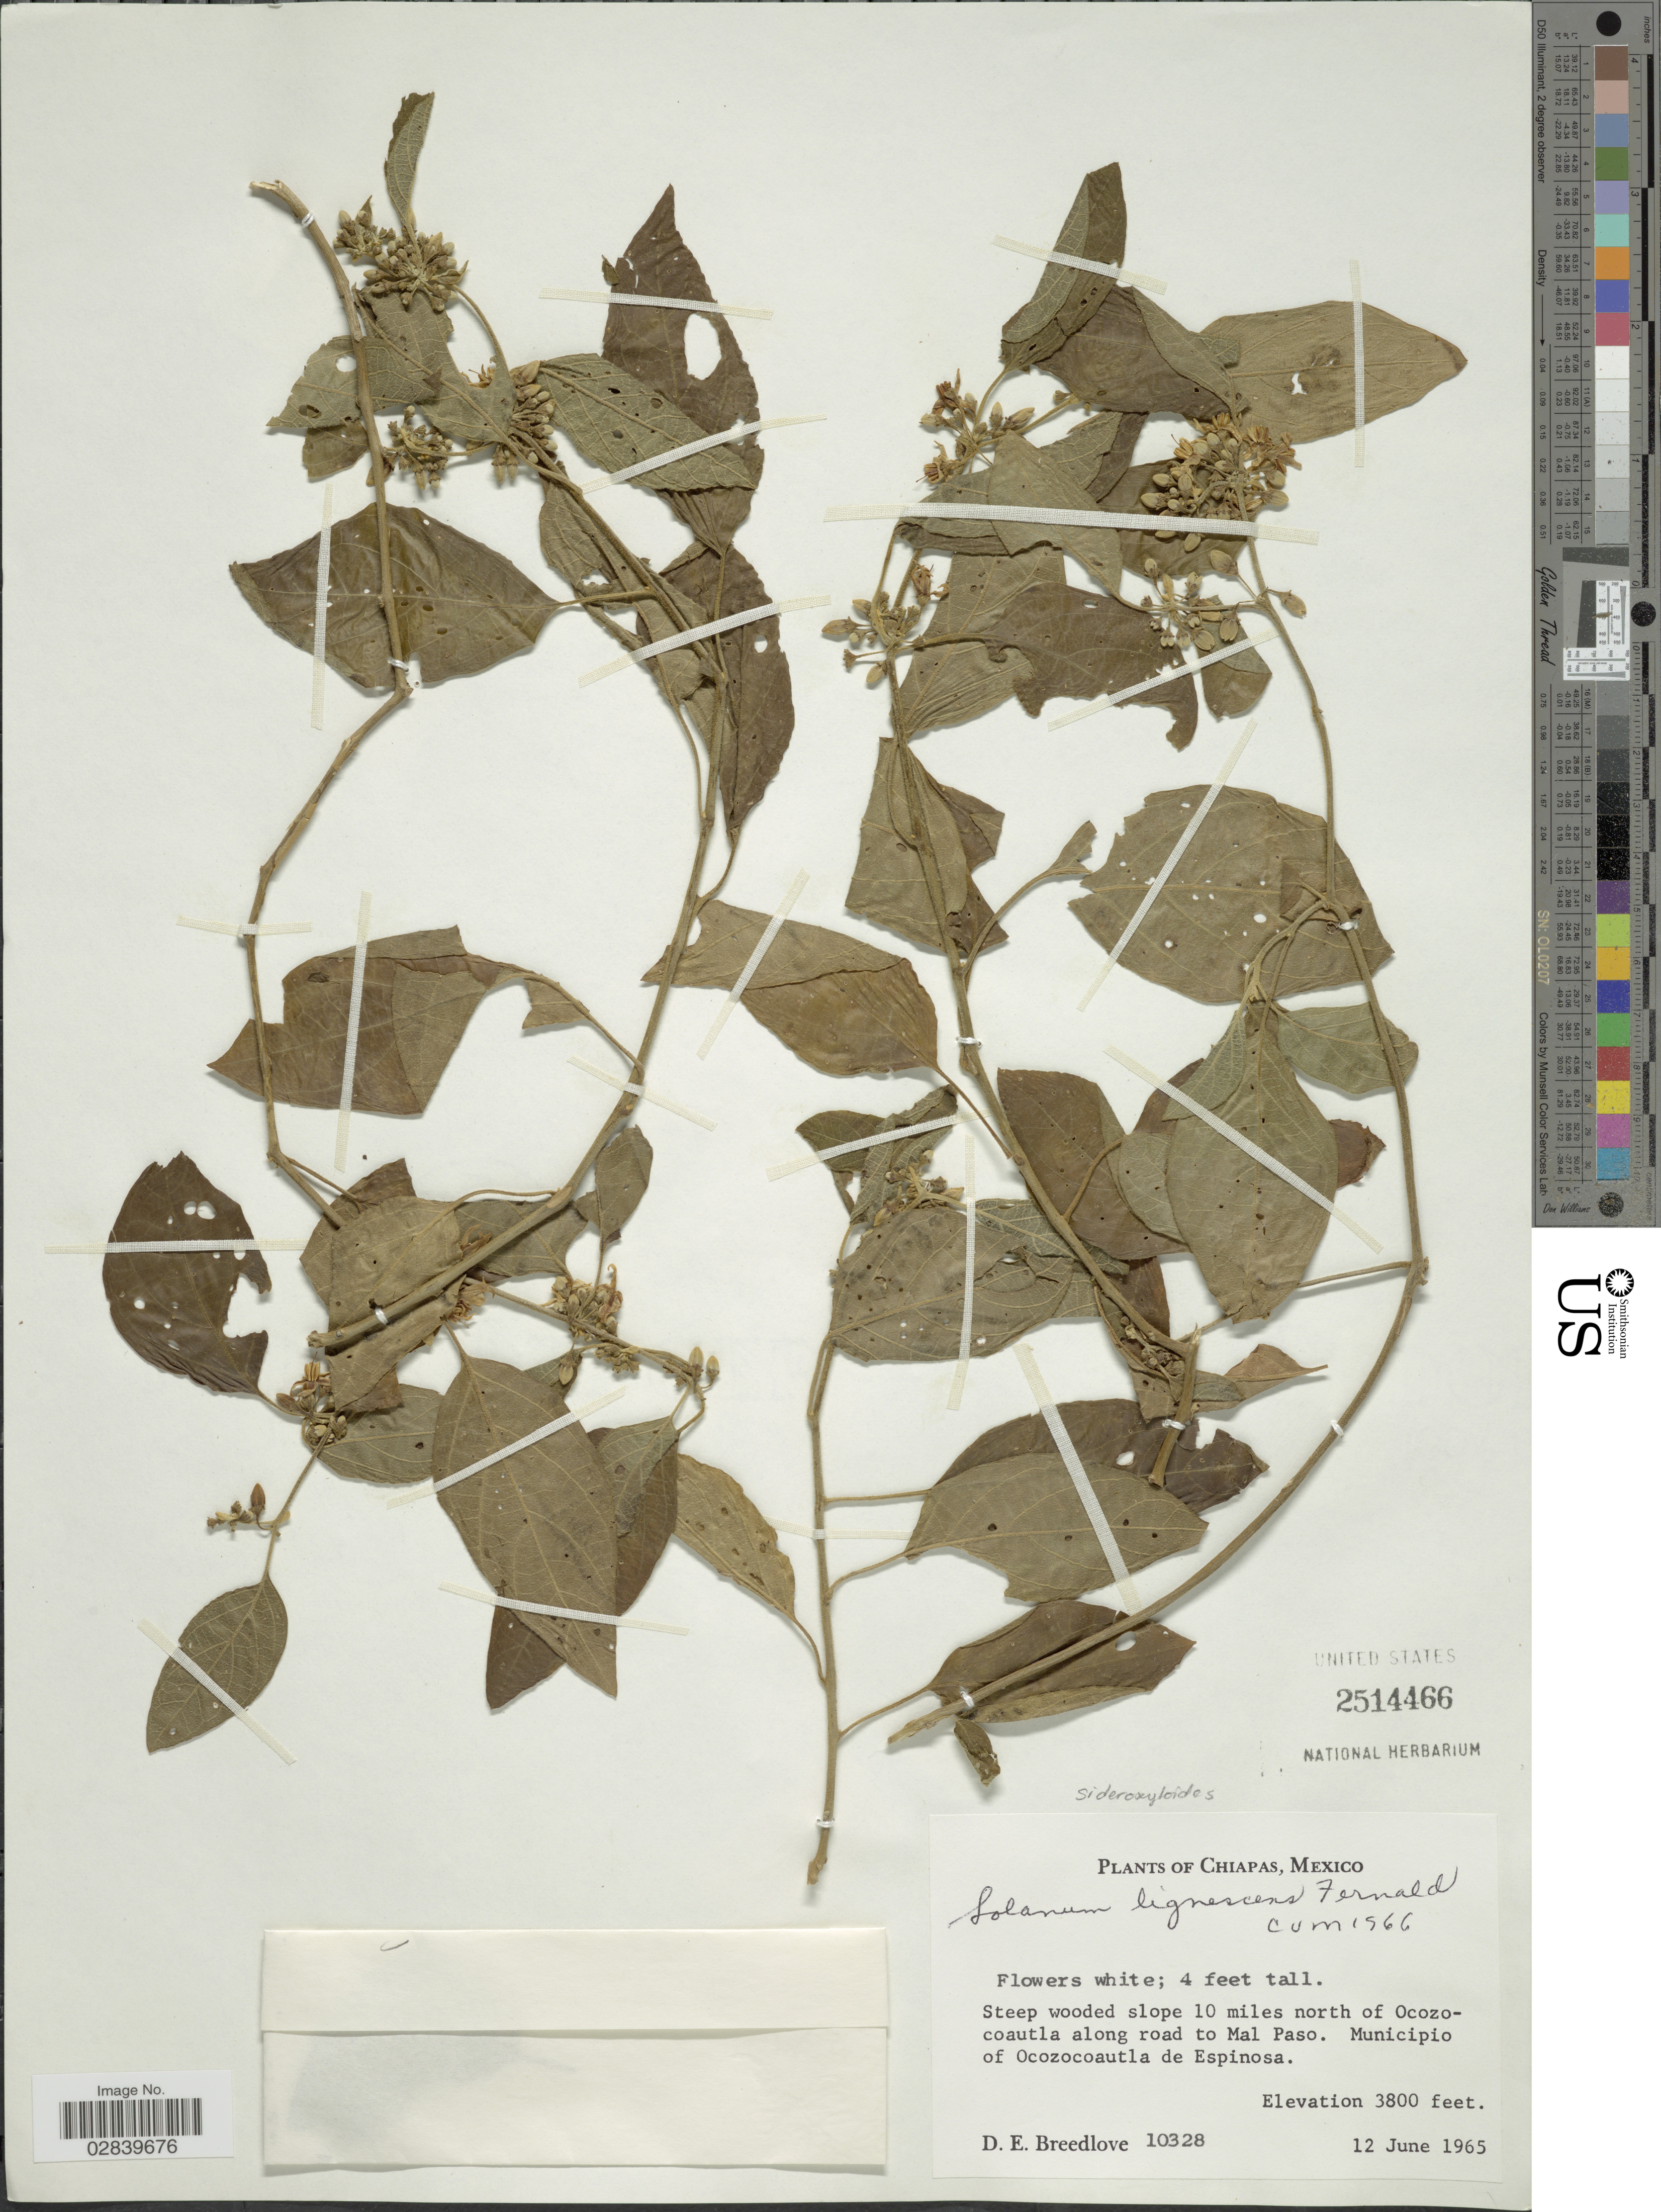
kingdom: Plantae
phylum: Tracheophyta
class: Magnoliopsida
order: Solanales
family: Solanaceae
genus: Lycianthes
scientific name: Lycianthes sideroxyloides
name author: (Schltdl.) Bitter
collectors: D. E. Breedlove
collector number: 10328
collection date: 1965-06-12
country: Mexico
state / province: Chiapas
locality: Steep wooded slope 10 miles north of Ocozo-coautla along road to Mal Paso. Municipio of Ocozocoautla de Espinosa.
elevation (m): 1158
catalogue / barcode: US 2514466